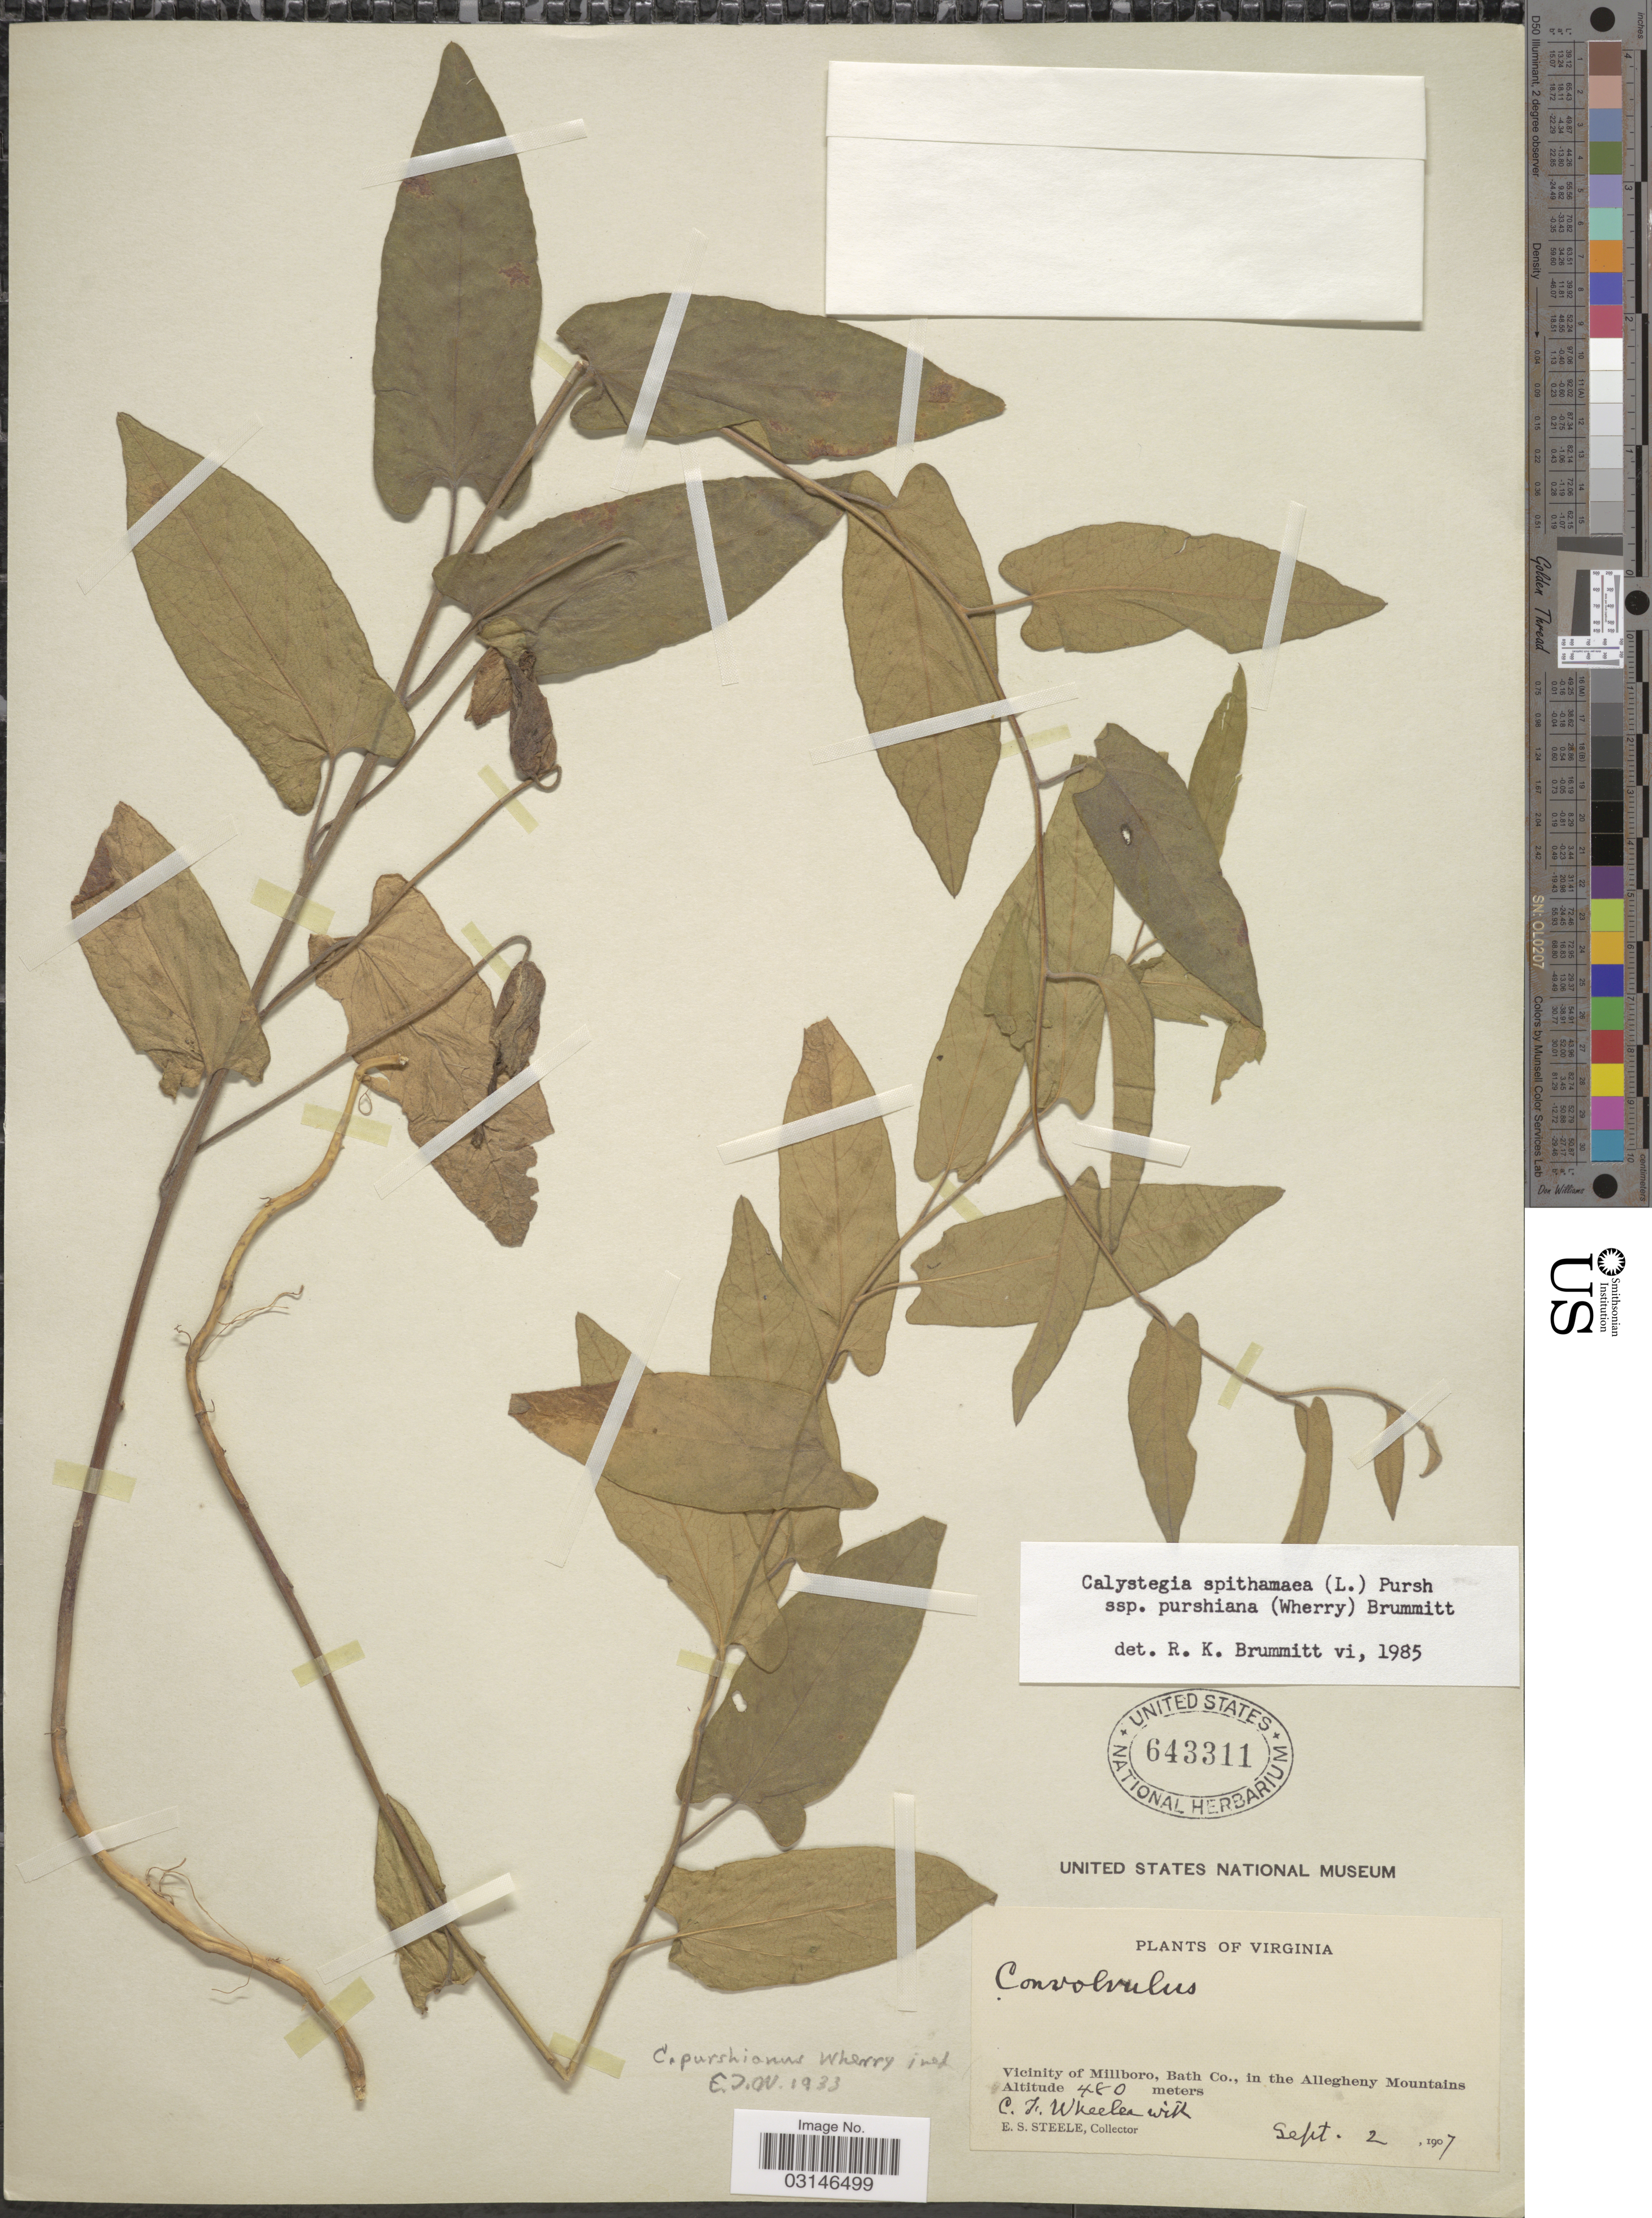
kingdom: Plantae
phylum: Tracheophyta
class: Magnoliopsida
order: Solanales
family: Convolvulaceae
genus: Calystegia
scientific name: Calystegia spithamaea subsp. purshiana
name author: (Wherry) Brummitt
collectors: E. Steele & C. Wheeler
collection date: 1907-09-02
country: United States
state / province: Virginia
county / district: Bath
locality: Vicinity of Millboro, Bath Co., in the Allegheny Mountains.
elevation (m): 480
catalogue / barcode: US 643311